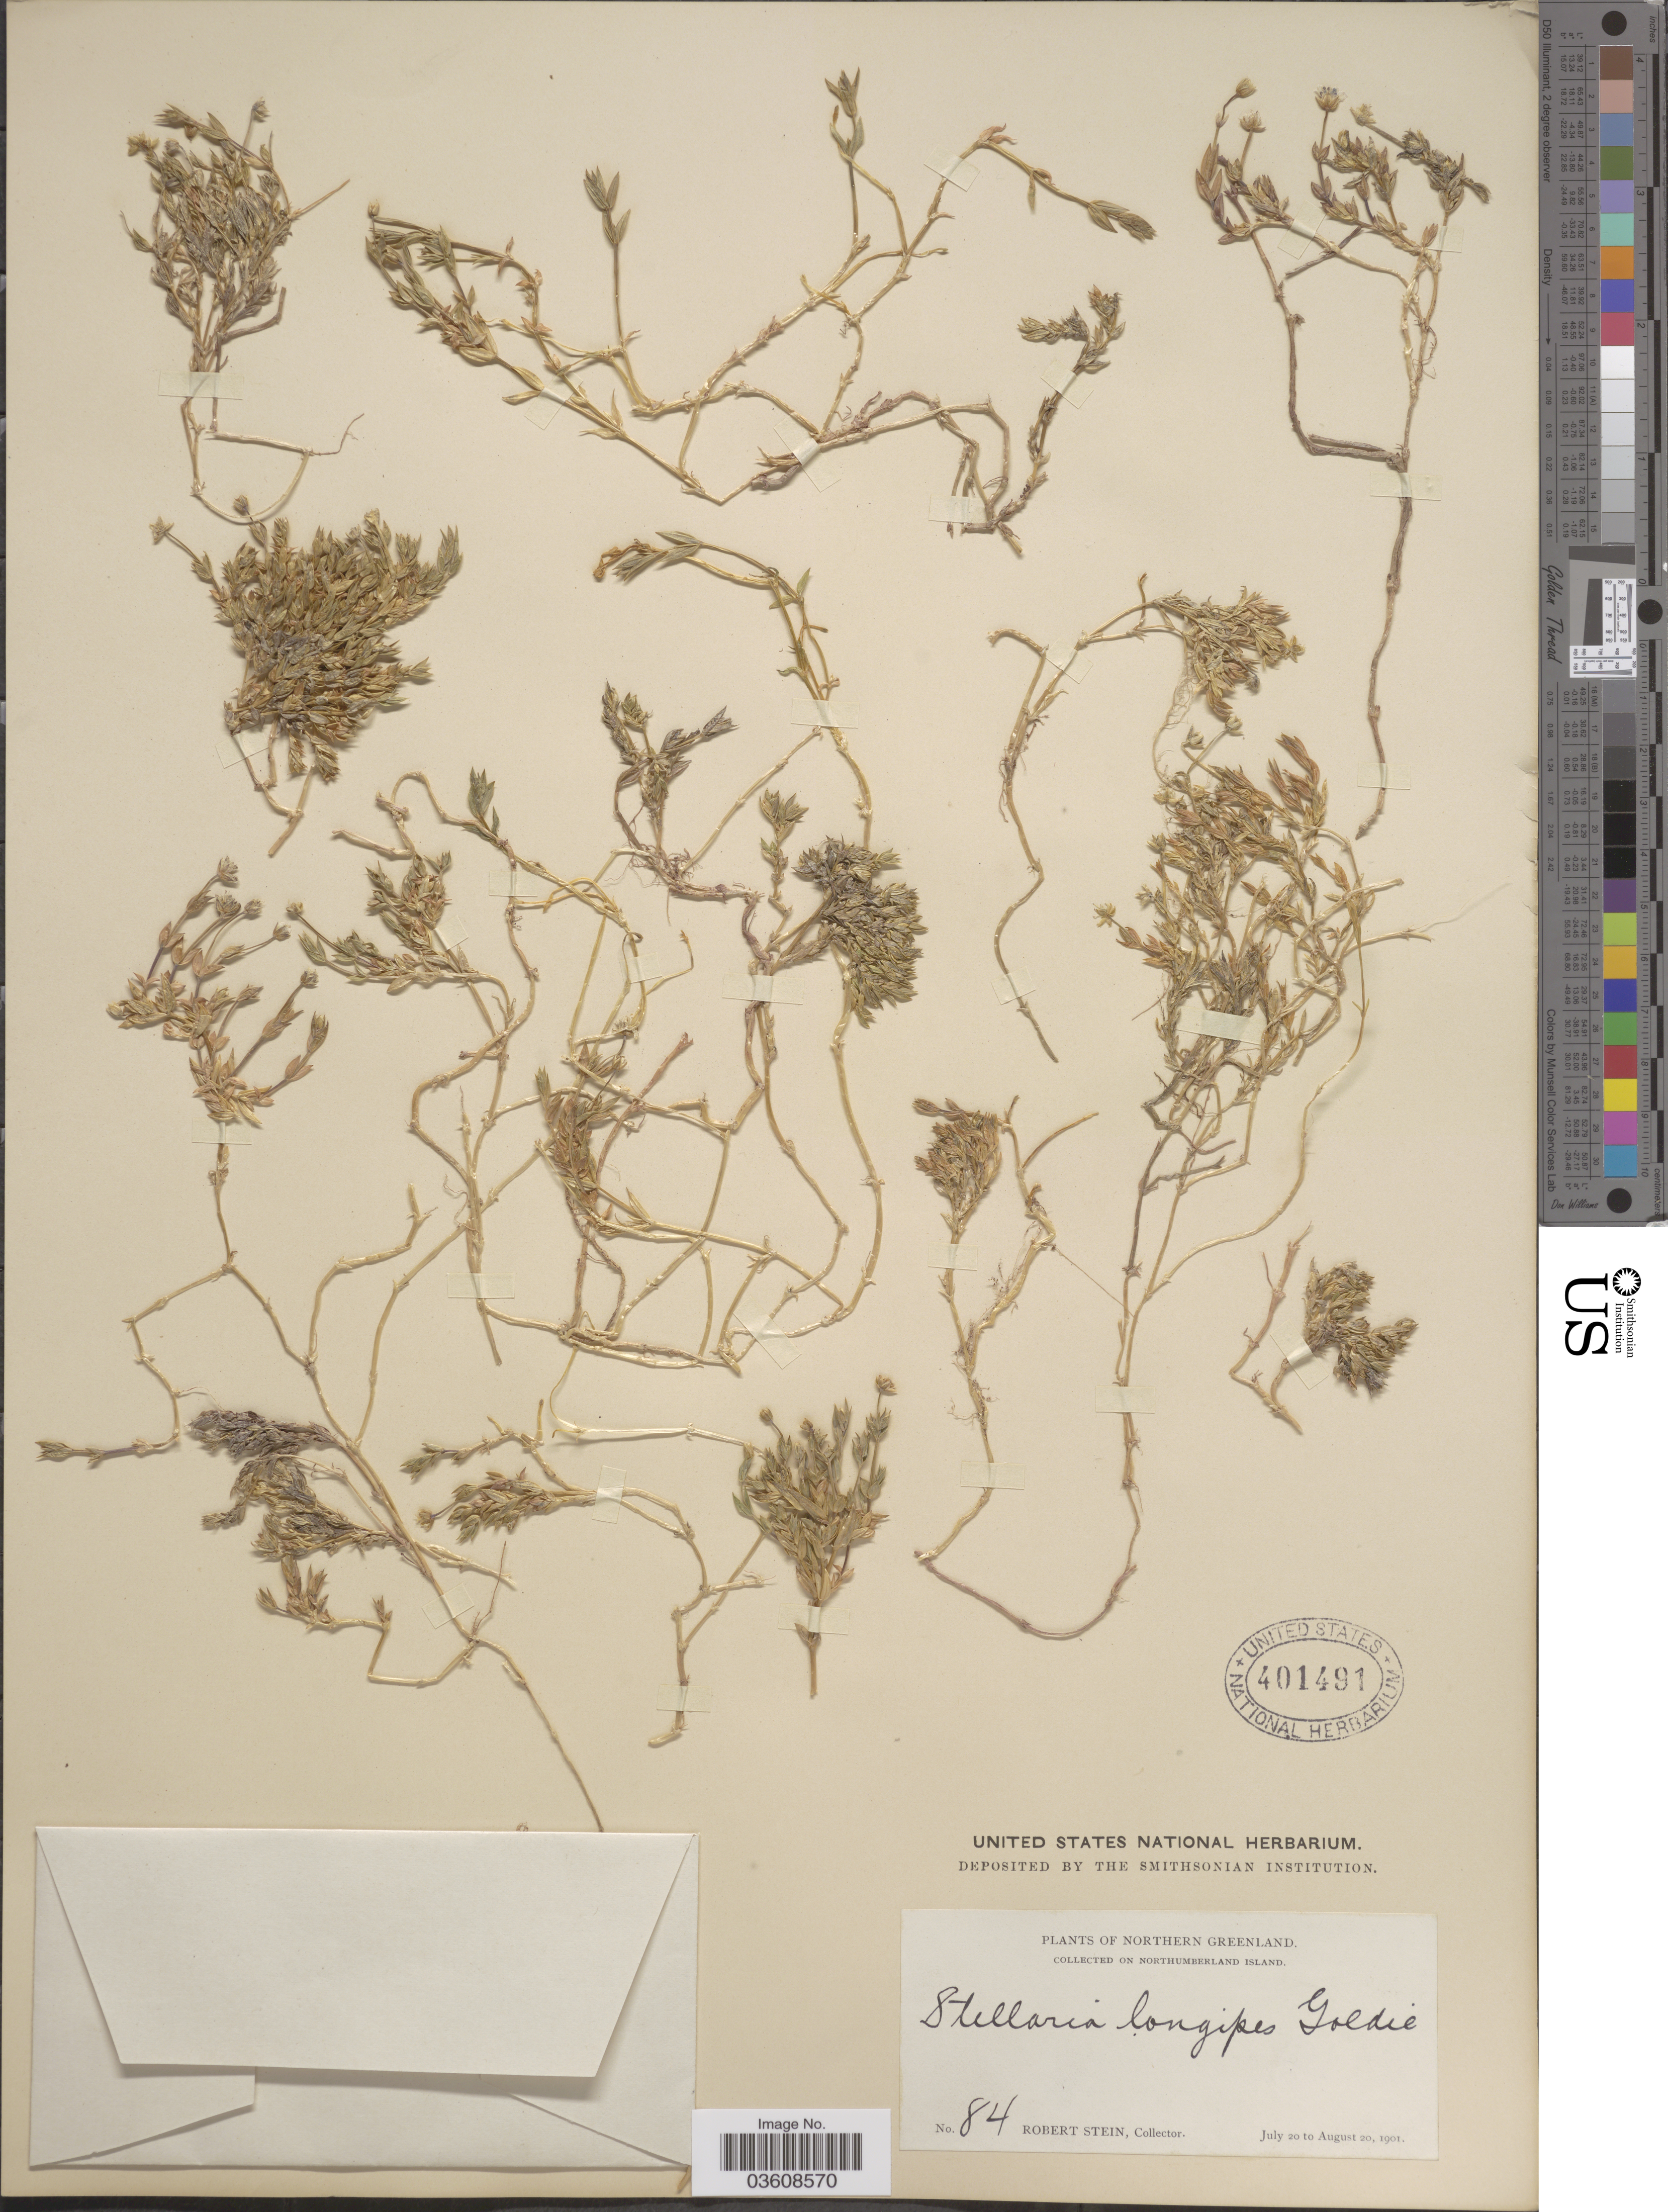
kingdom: Plantae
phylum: Tracheophyta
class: Magnoliopsida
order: Caryophyllales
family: Caryophyllaceae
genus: Stellaria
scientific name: Stellaria longipes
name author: Goldie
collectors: R. Stein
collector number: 84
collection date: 1901-07-20/1901-08-20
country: Greenland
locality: Northern Greenland. Northumberland Island.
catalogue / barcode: US 401491